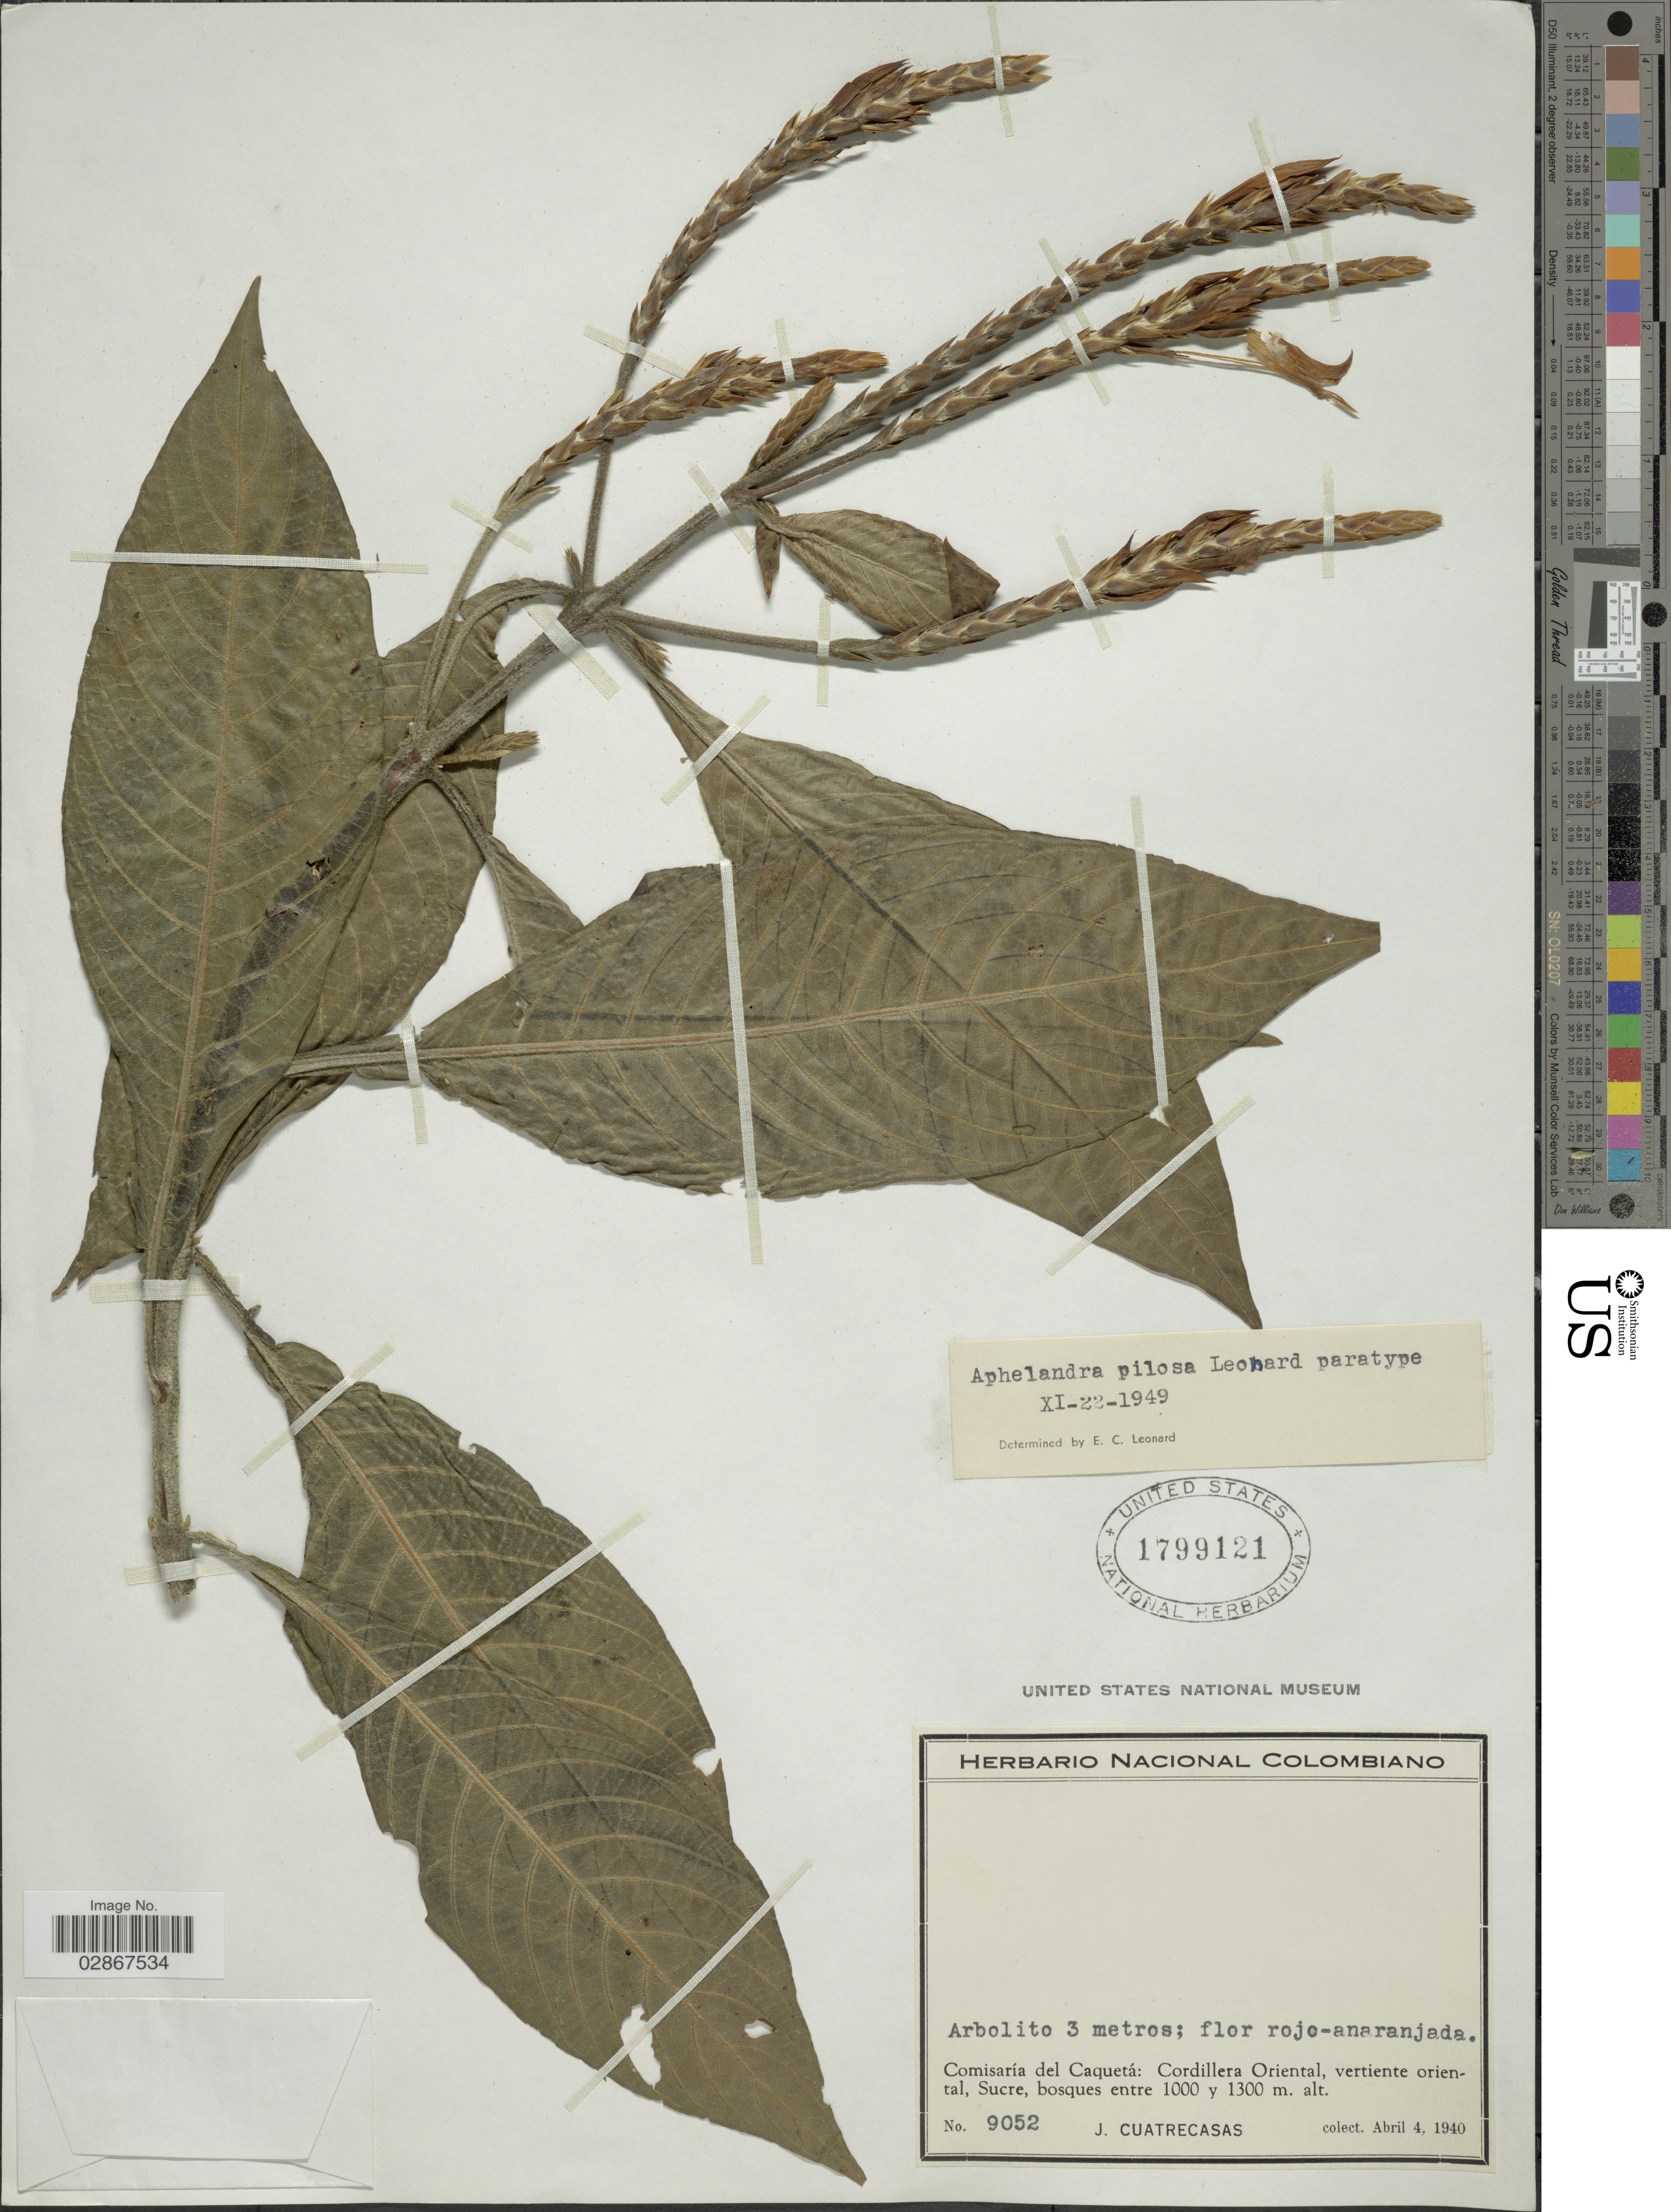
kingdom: Plantae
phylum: Tracheophyta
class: Magnoliopsida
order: Lamiales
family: Acanthaceae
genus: Aphelandra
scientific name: Aphelandra pilosa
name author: Leonard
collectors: J. Cuatrecasas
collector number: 9052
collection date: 1940-04-04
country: Colombia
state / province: Caquetá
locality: Comisaría del Caquetá: Cordillera Oriental, vertiente oriental, Sucre.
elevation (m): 1000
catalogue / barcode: US 1799121